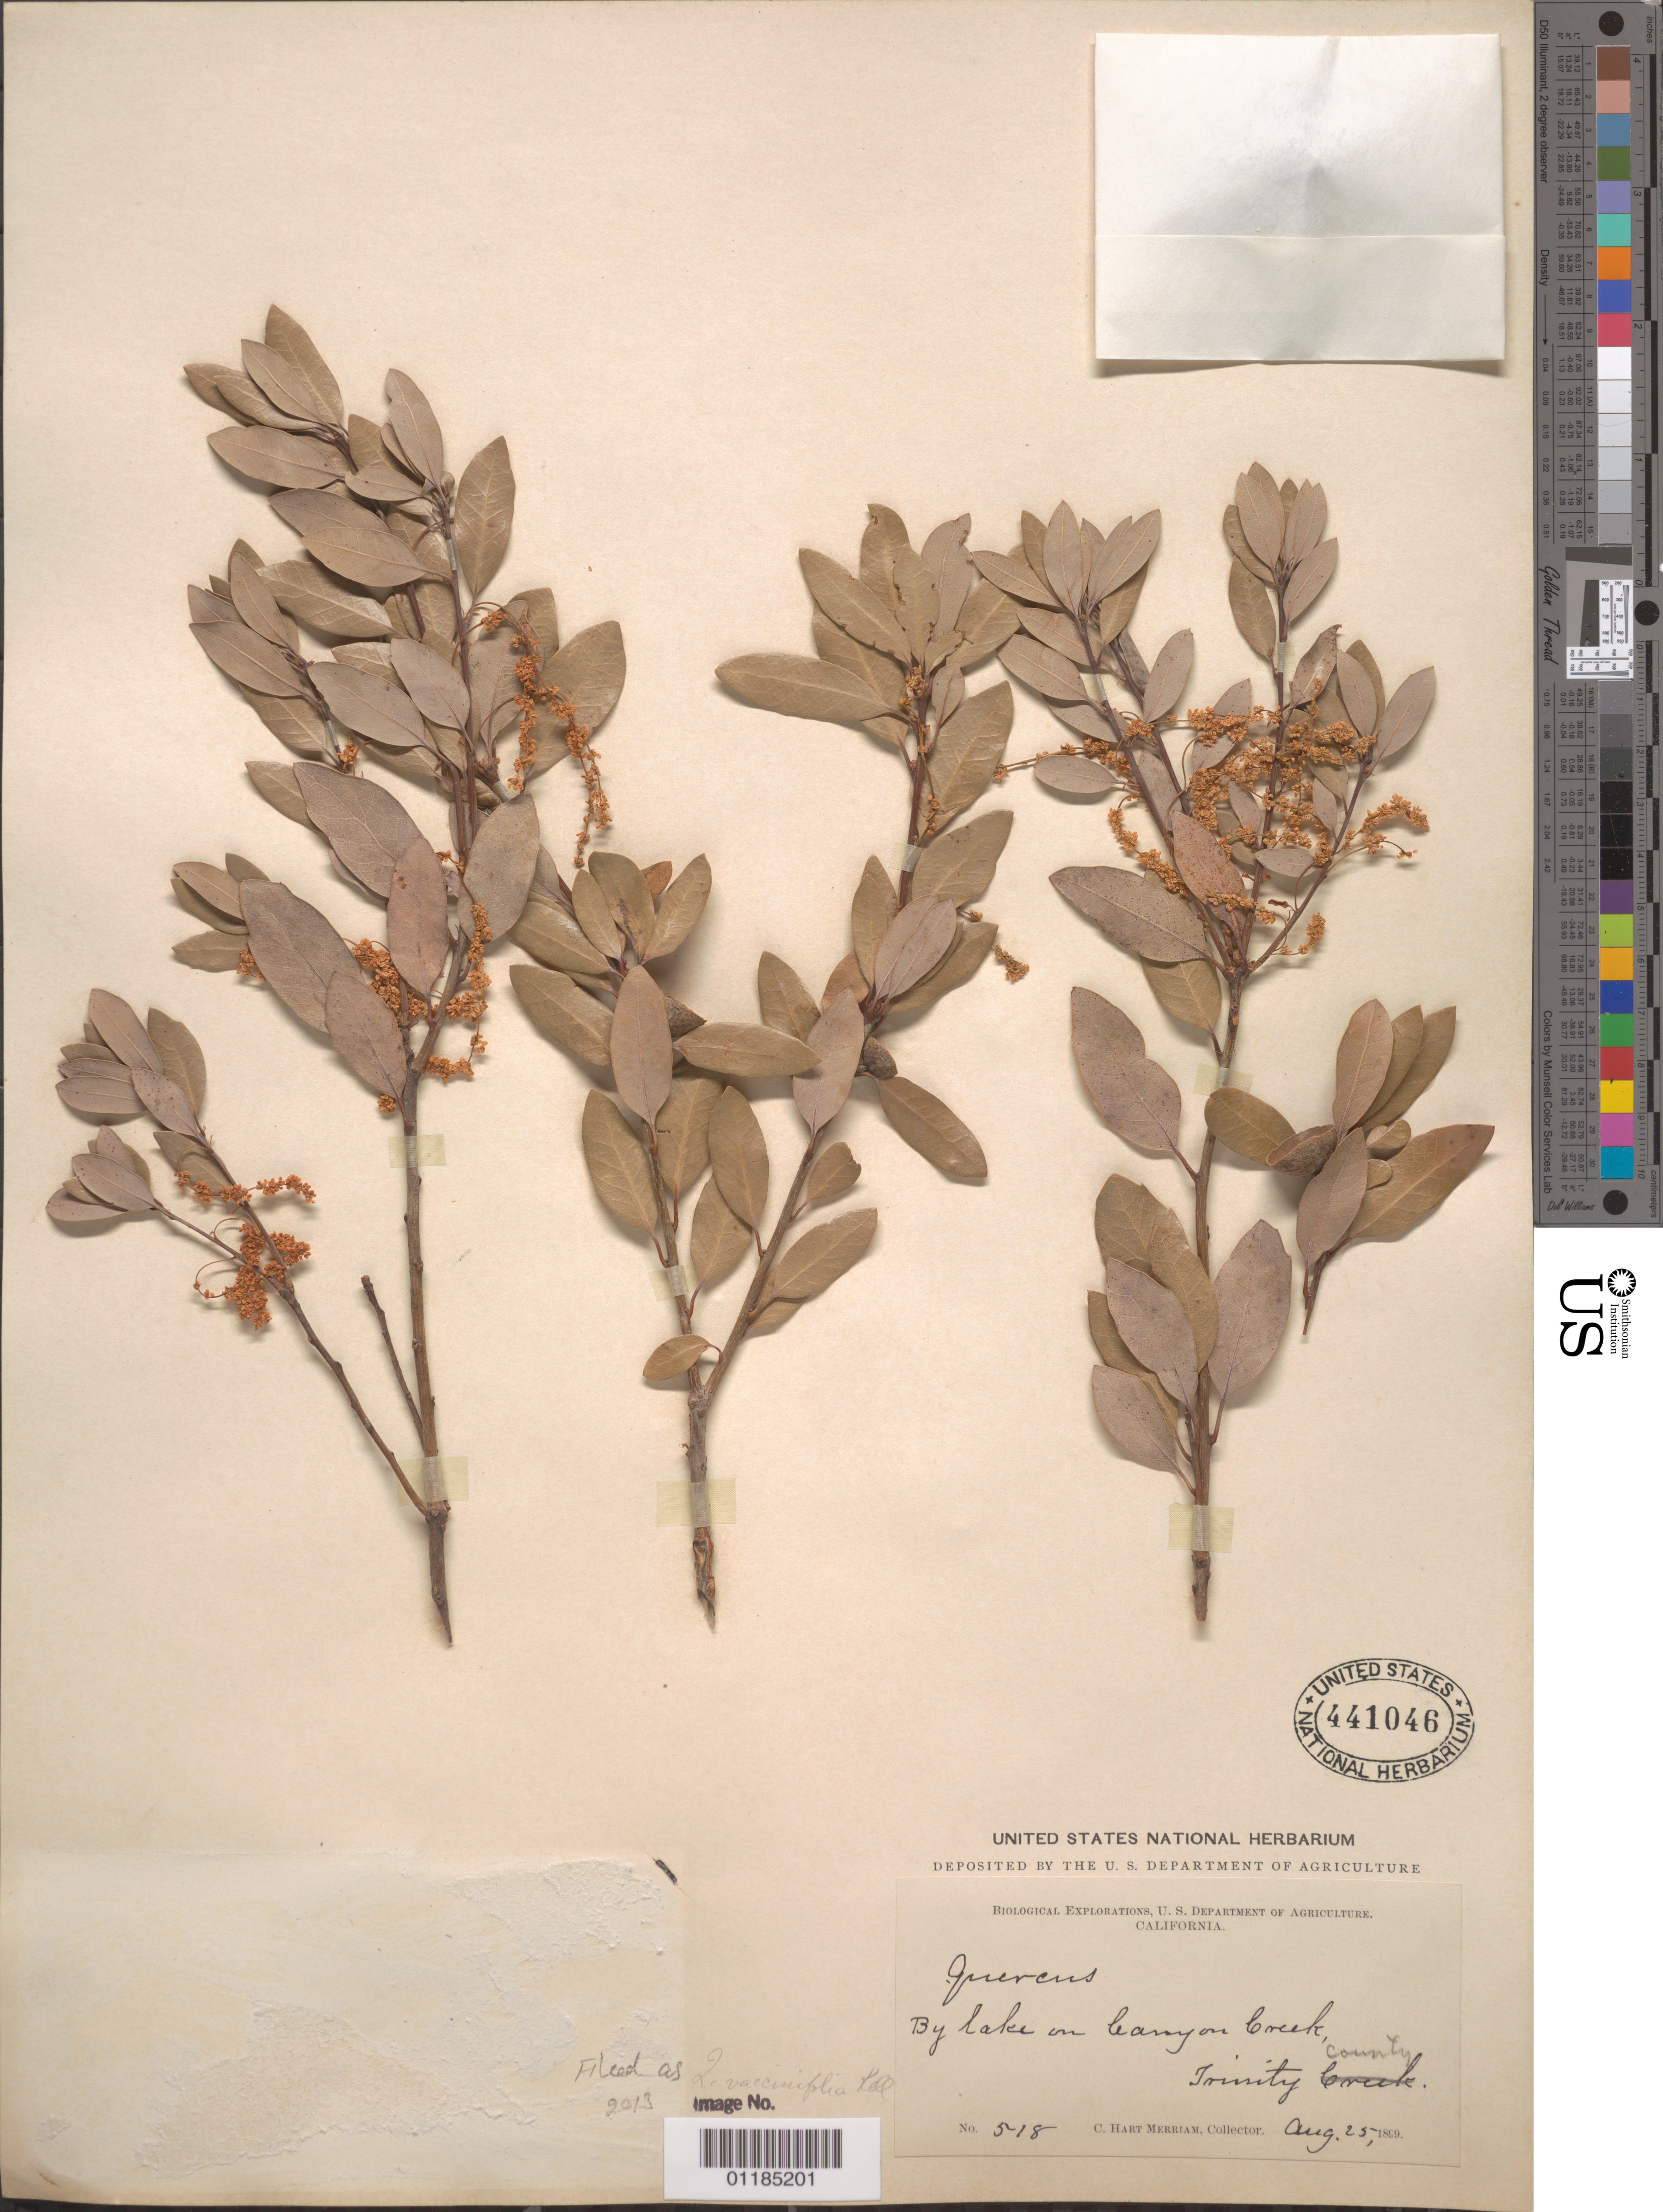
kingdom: Plantae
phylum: Tracheophyta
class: Magnoliopsida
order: Fagales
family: Fagaceae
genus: Quercus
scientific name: Quercus vacciniifolia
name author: Kellogg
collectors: C. Merriam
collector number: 518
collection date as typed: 25 Aug 1899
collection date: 1899-08-25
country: United States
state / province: California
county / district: Trinity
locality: By lake on Canyon Creek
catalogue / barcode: US 441046